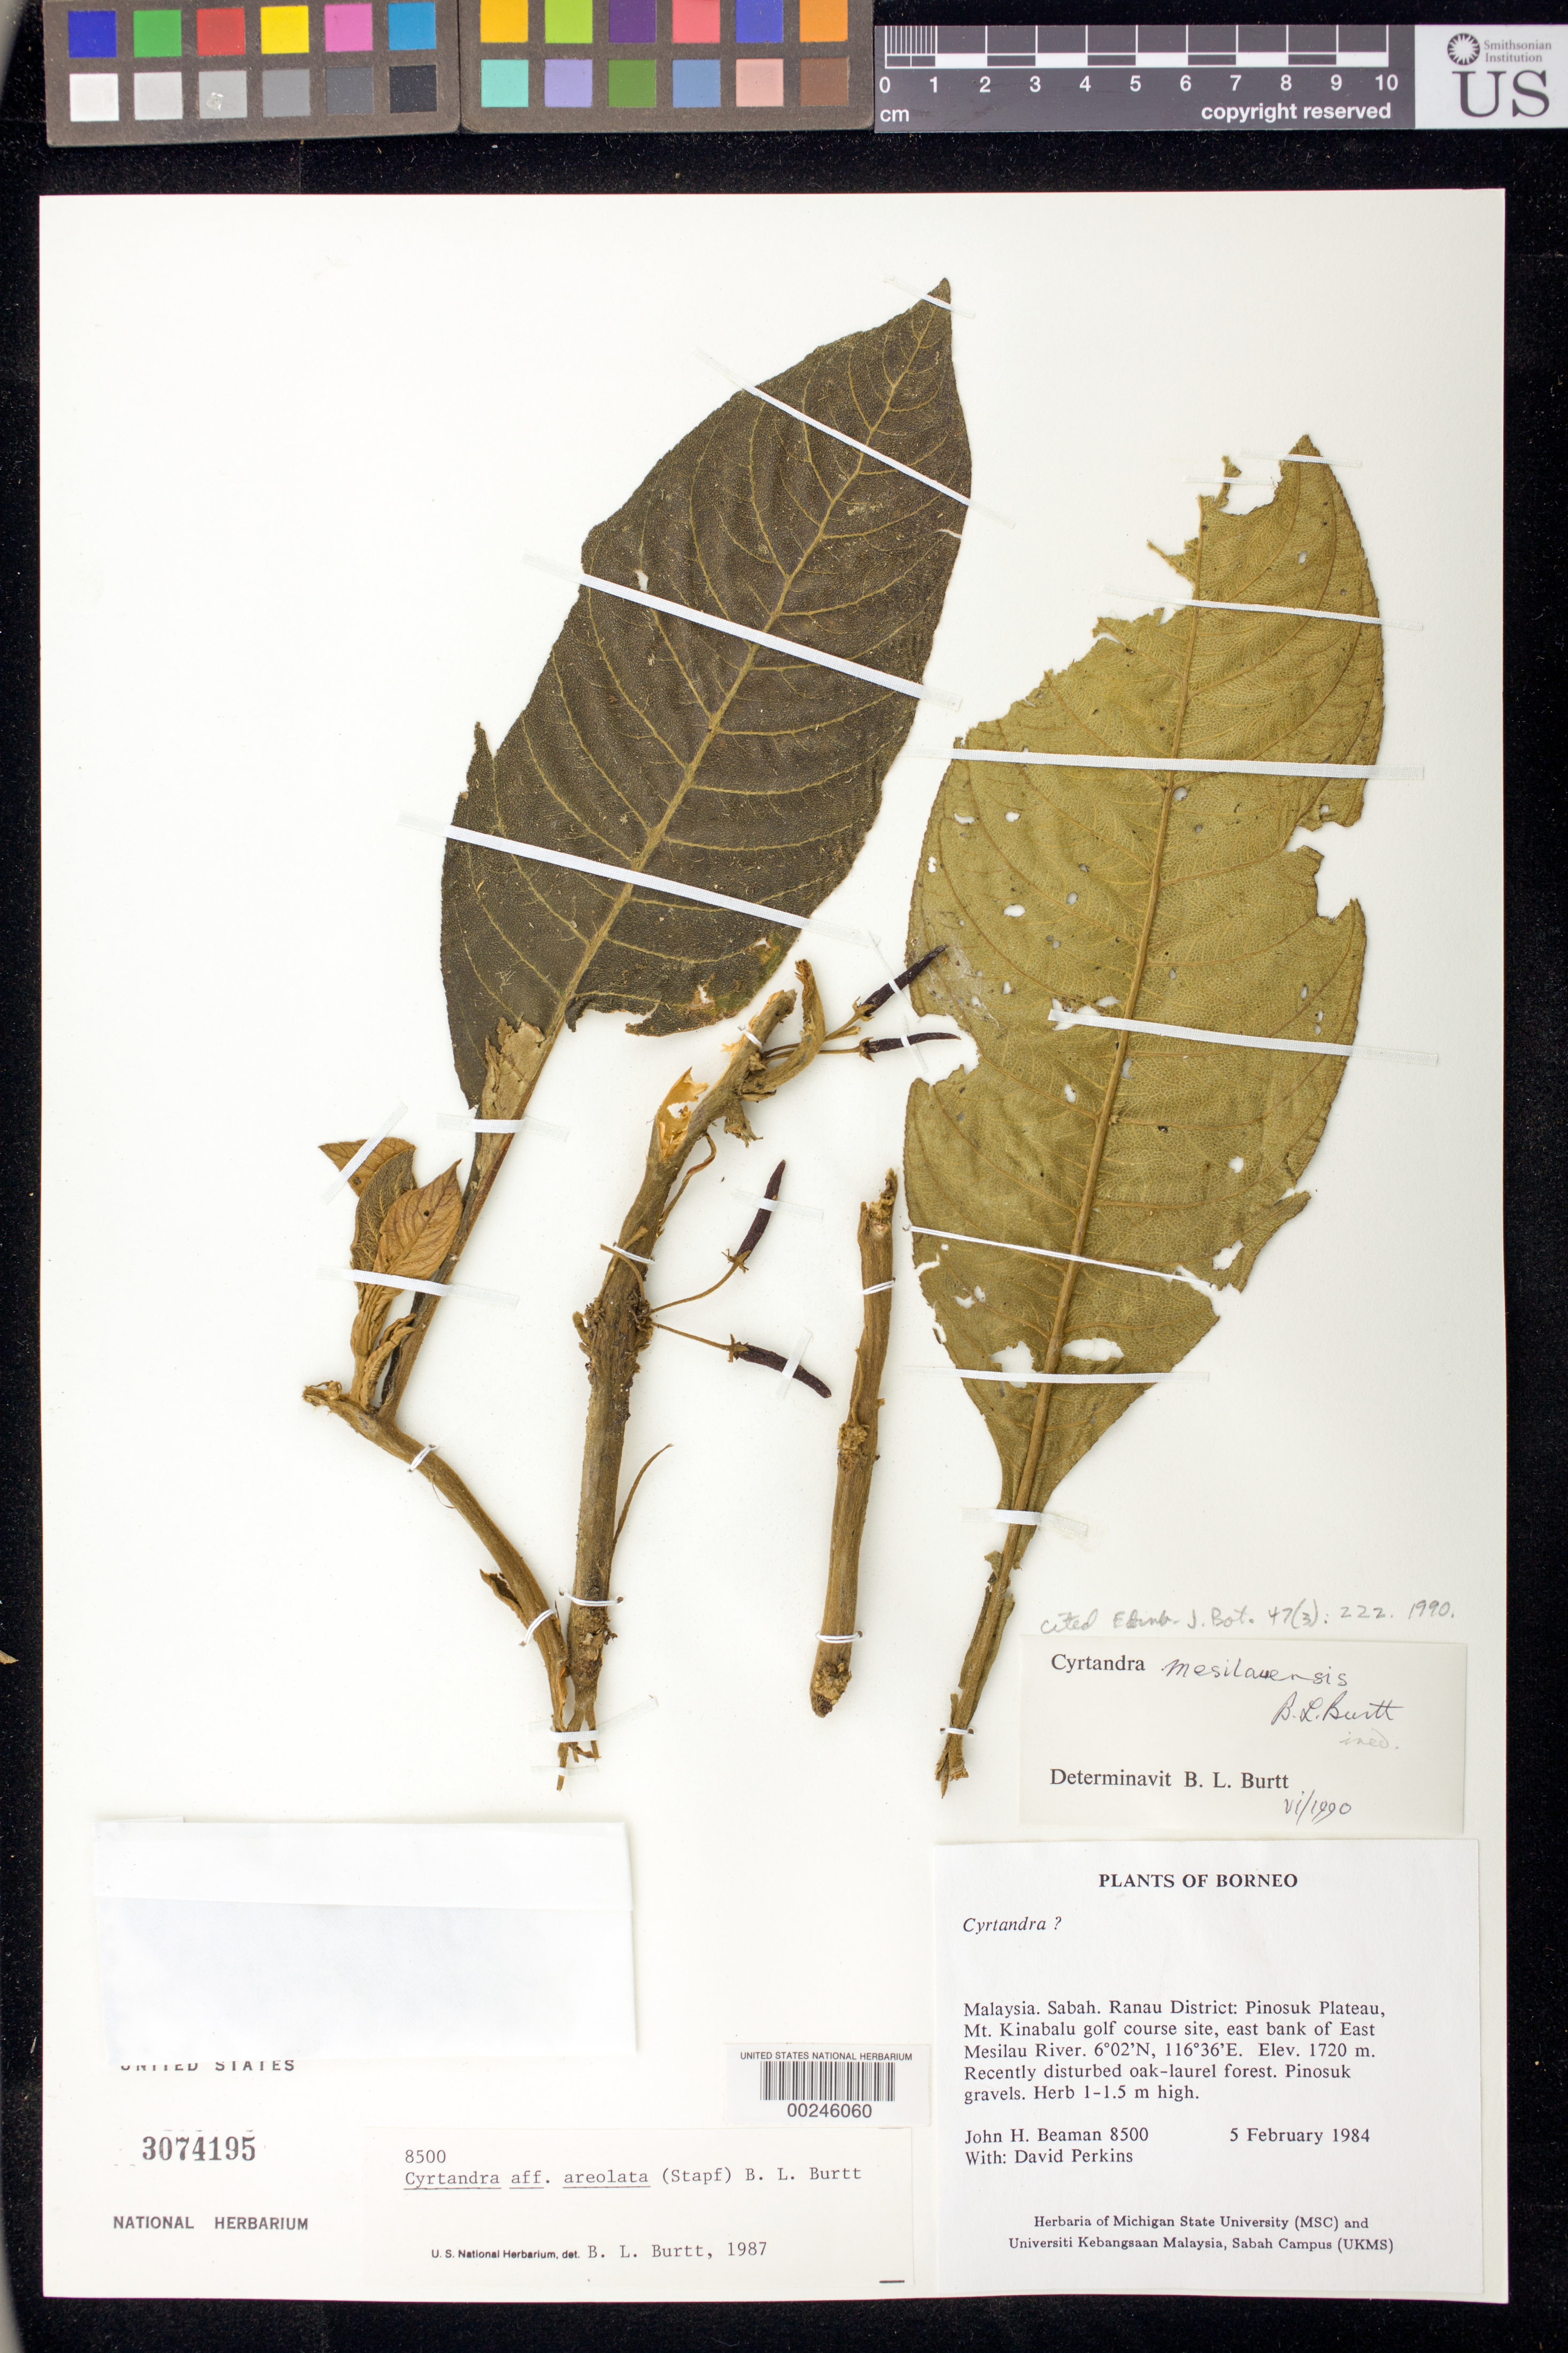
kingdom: Plantae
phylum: Tracheophyta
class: Magnoliopsida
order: Lamiales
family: Gesneriaceae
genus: Cyrtandra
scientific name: Cyrtandra mesilauensis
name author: B.L. Burtt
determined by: Burtt, B. L.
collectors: J. H. Beaman & D. Perkins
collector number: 8500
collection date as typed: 05 Feb 1984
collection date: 1984-02-05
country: Malaysia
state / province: Sabah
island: Borneo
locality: Ranau dist, pinosuk plateau, mt kinabalu golf course site, e bank of east mesilau river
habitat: Recently disturbed oak-laurel forest, pinosuk gravels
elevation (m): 1720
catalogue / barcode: US 3074195